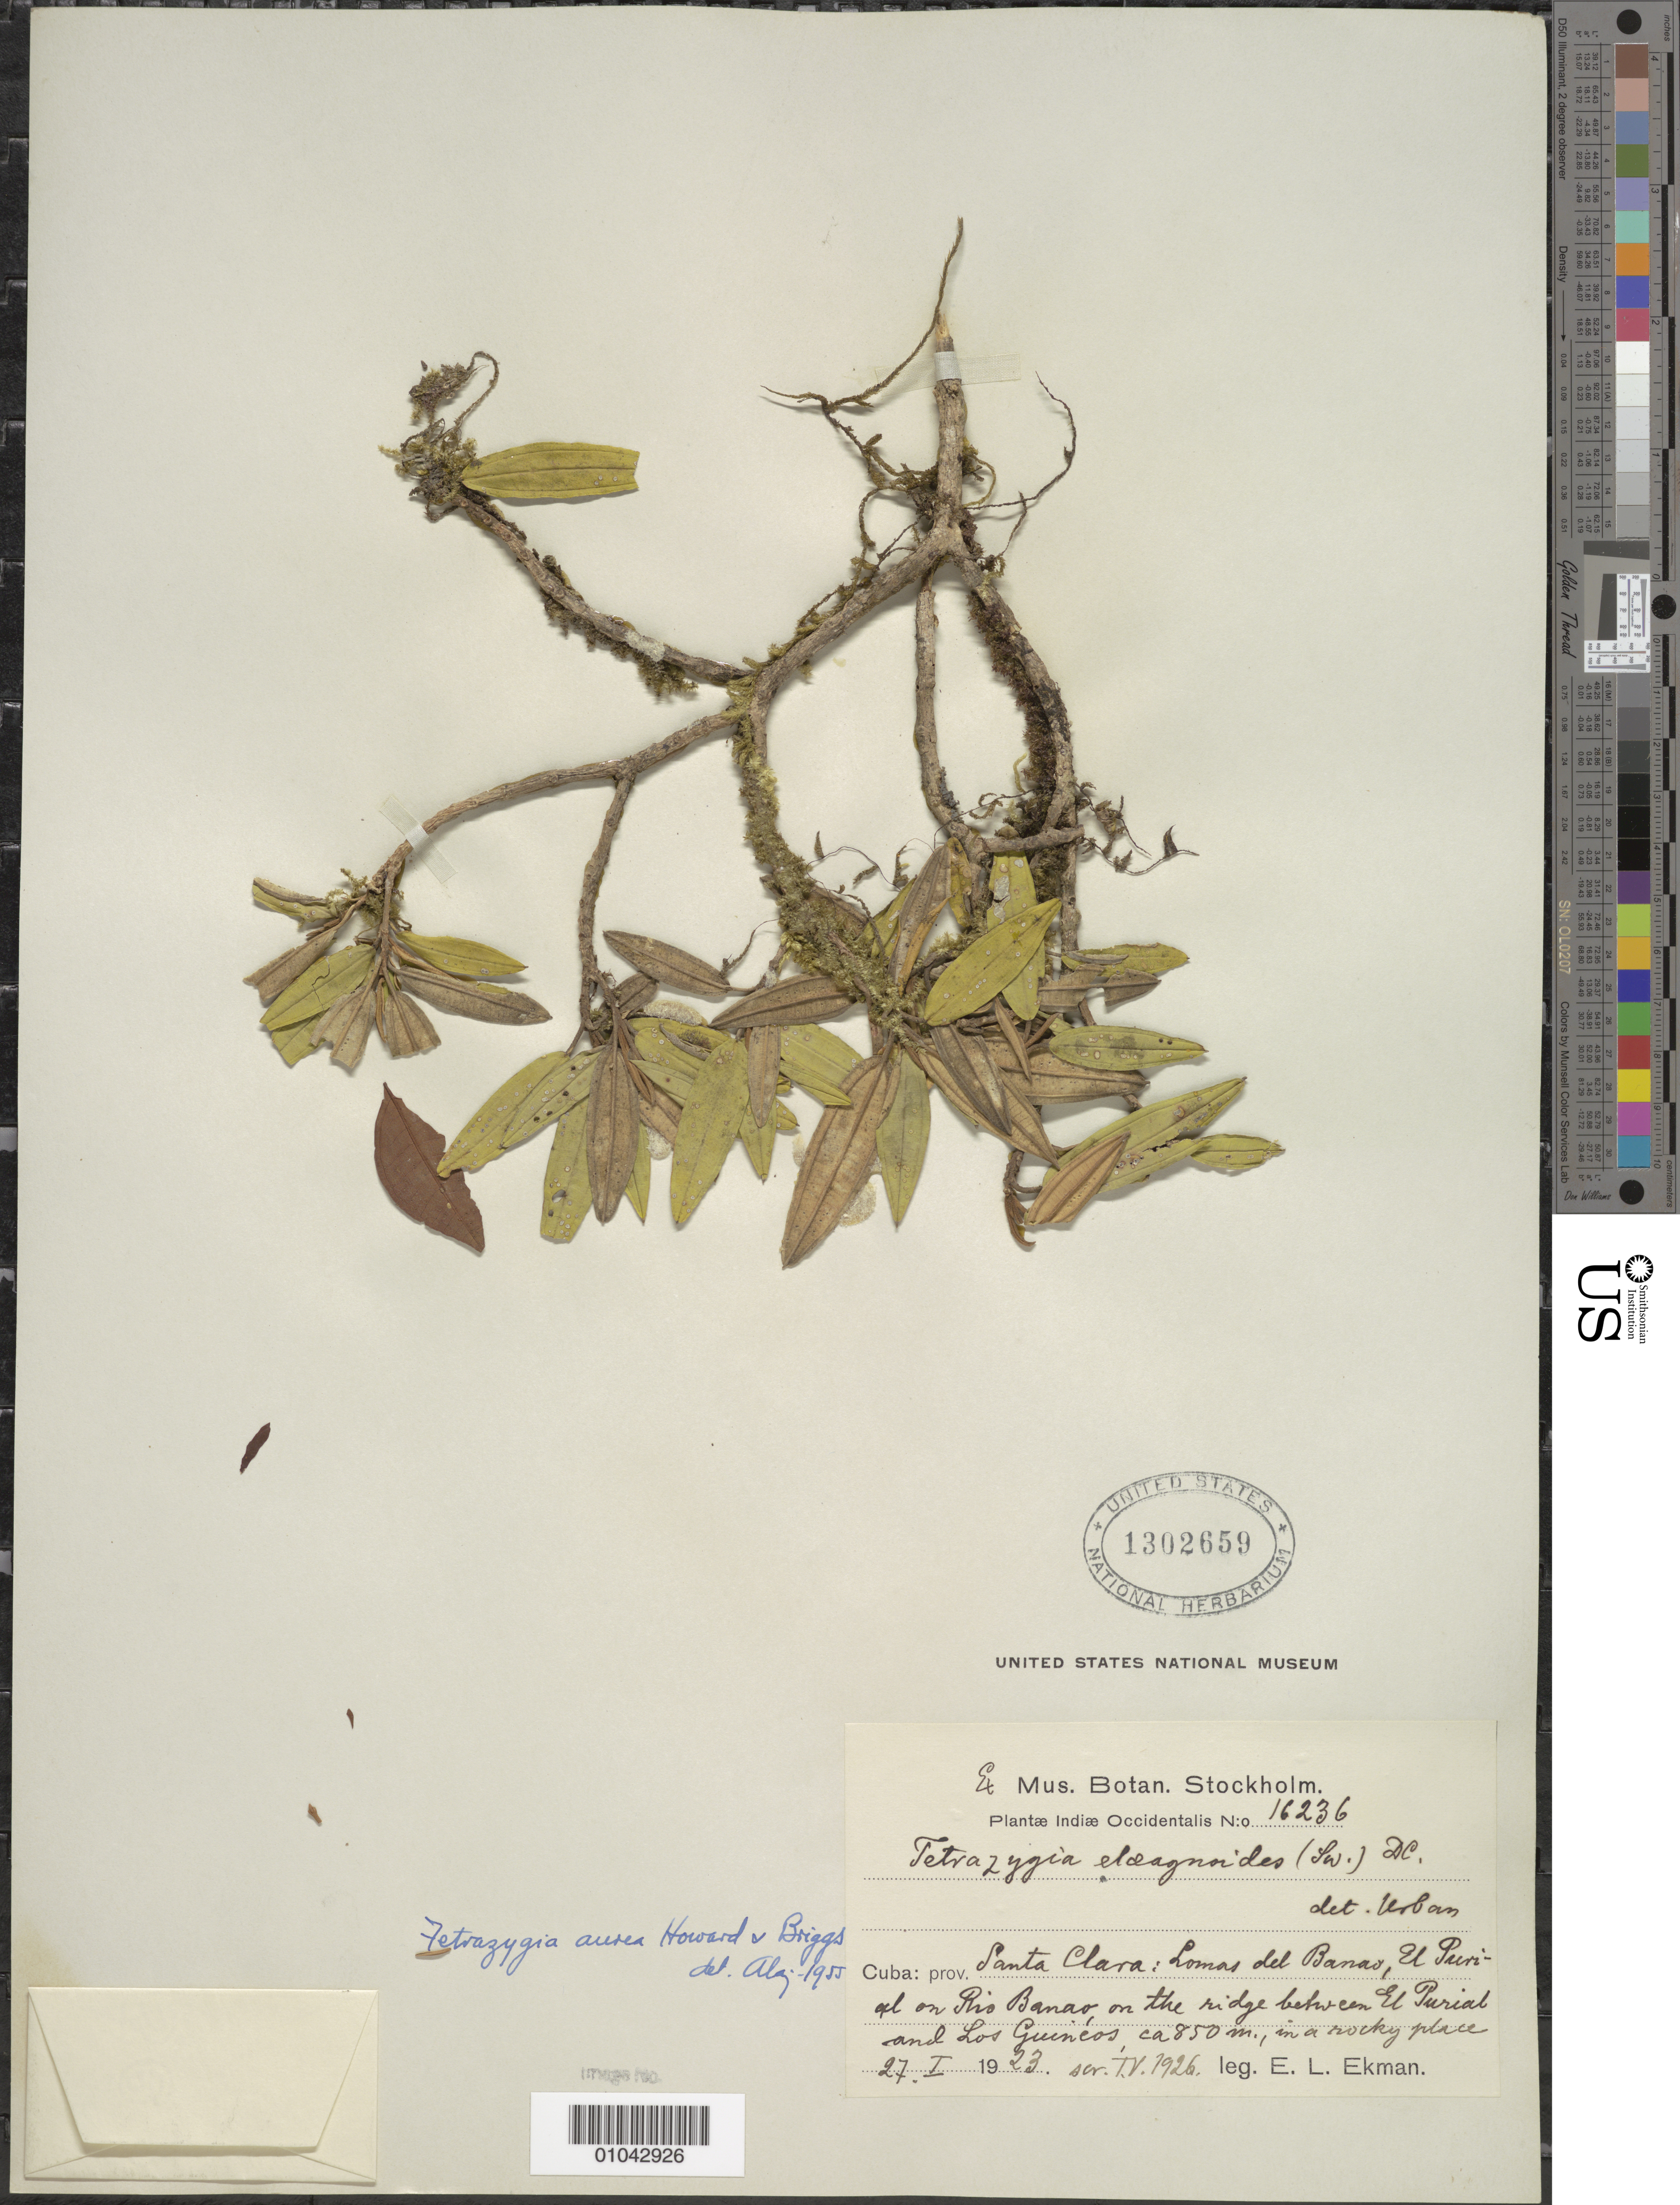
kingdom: Plantae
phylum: Tracheophyta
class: Magnoliopsida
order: Myrtales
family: Melastomataceae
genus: Miconia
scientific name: Miconia aurifolia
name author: Bécquer & Judd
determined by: Judd, Walter S.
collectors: E. L. Ekman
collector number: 16236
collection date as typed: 27 Jan 1923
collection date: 1923-01-27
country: Cuba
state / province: Santa Clara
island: Cuba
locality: Lomas del Banas, El Purial on Rio Banao, ridge between El Purial and Los Guinéos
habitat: In a rocky place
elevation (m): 850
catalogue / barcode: US 1302659